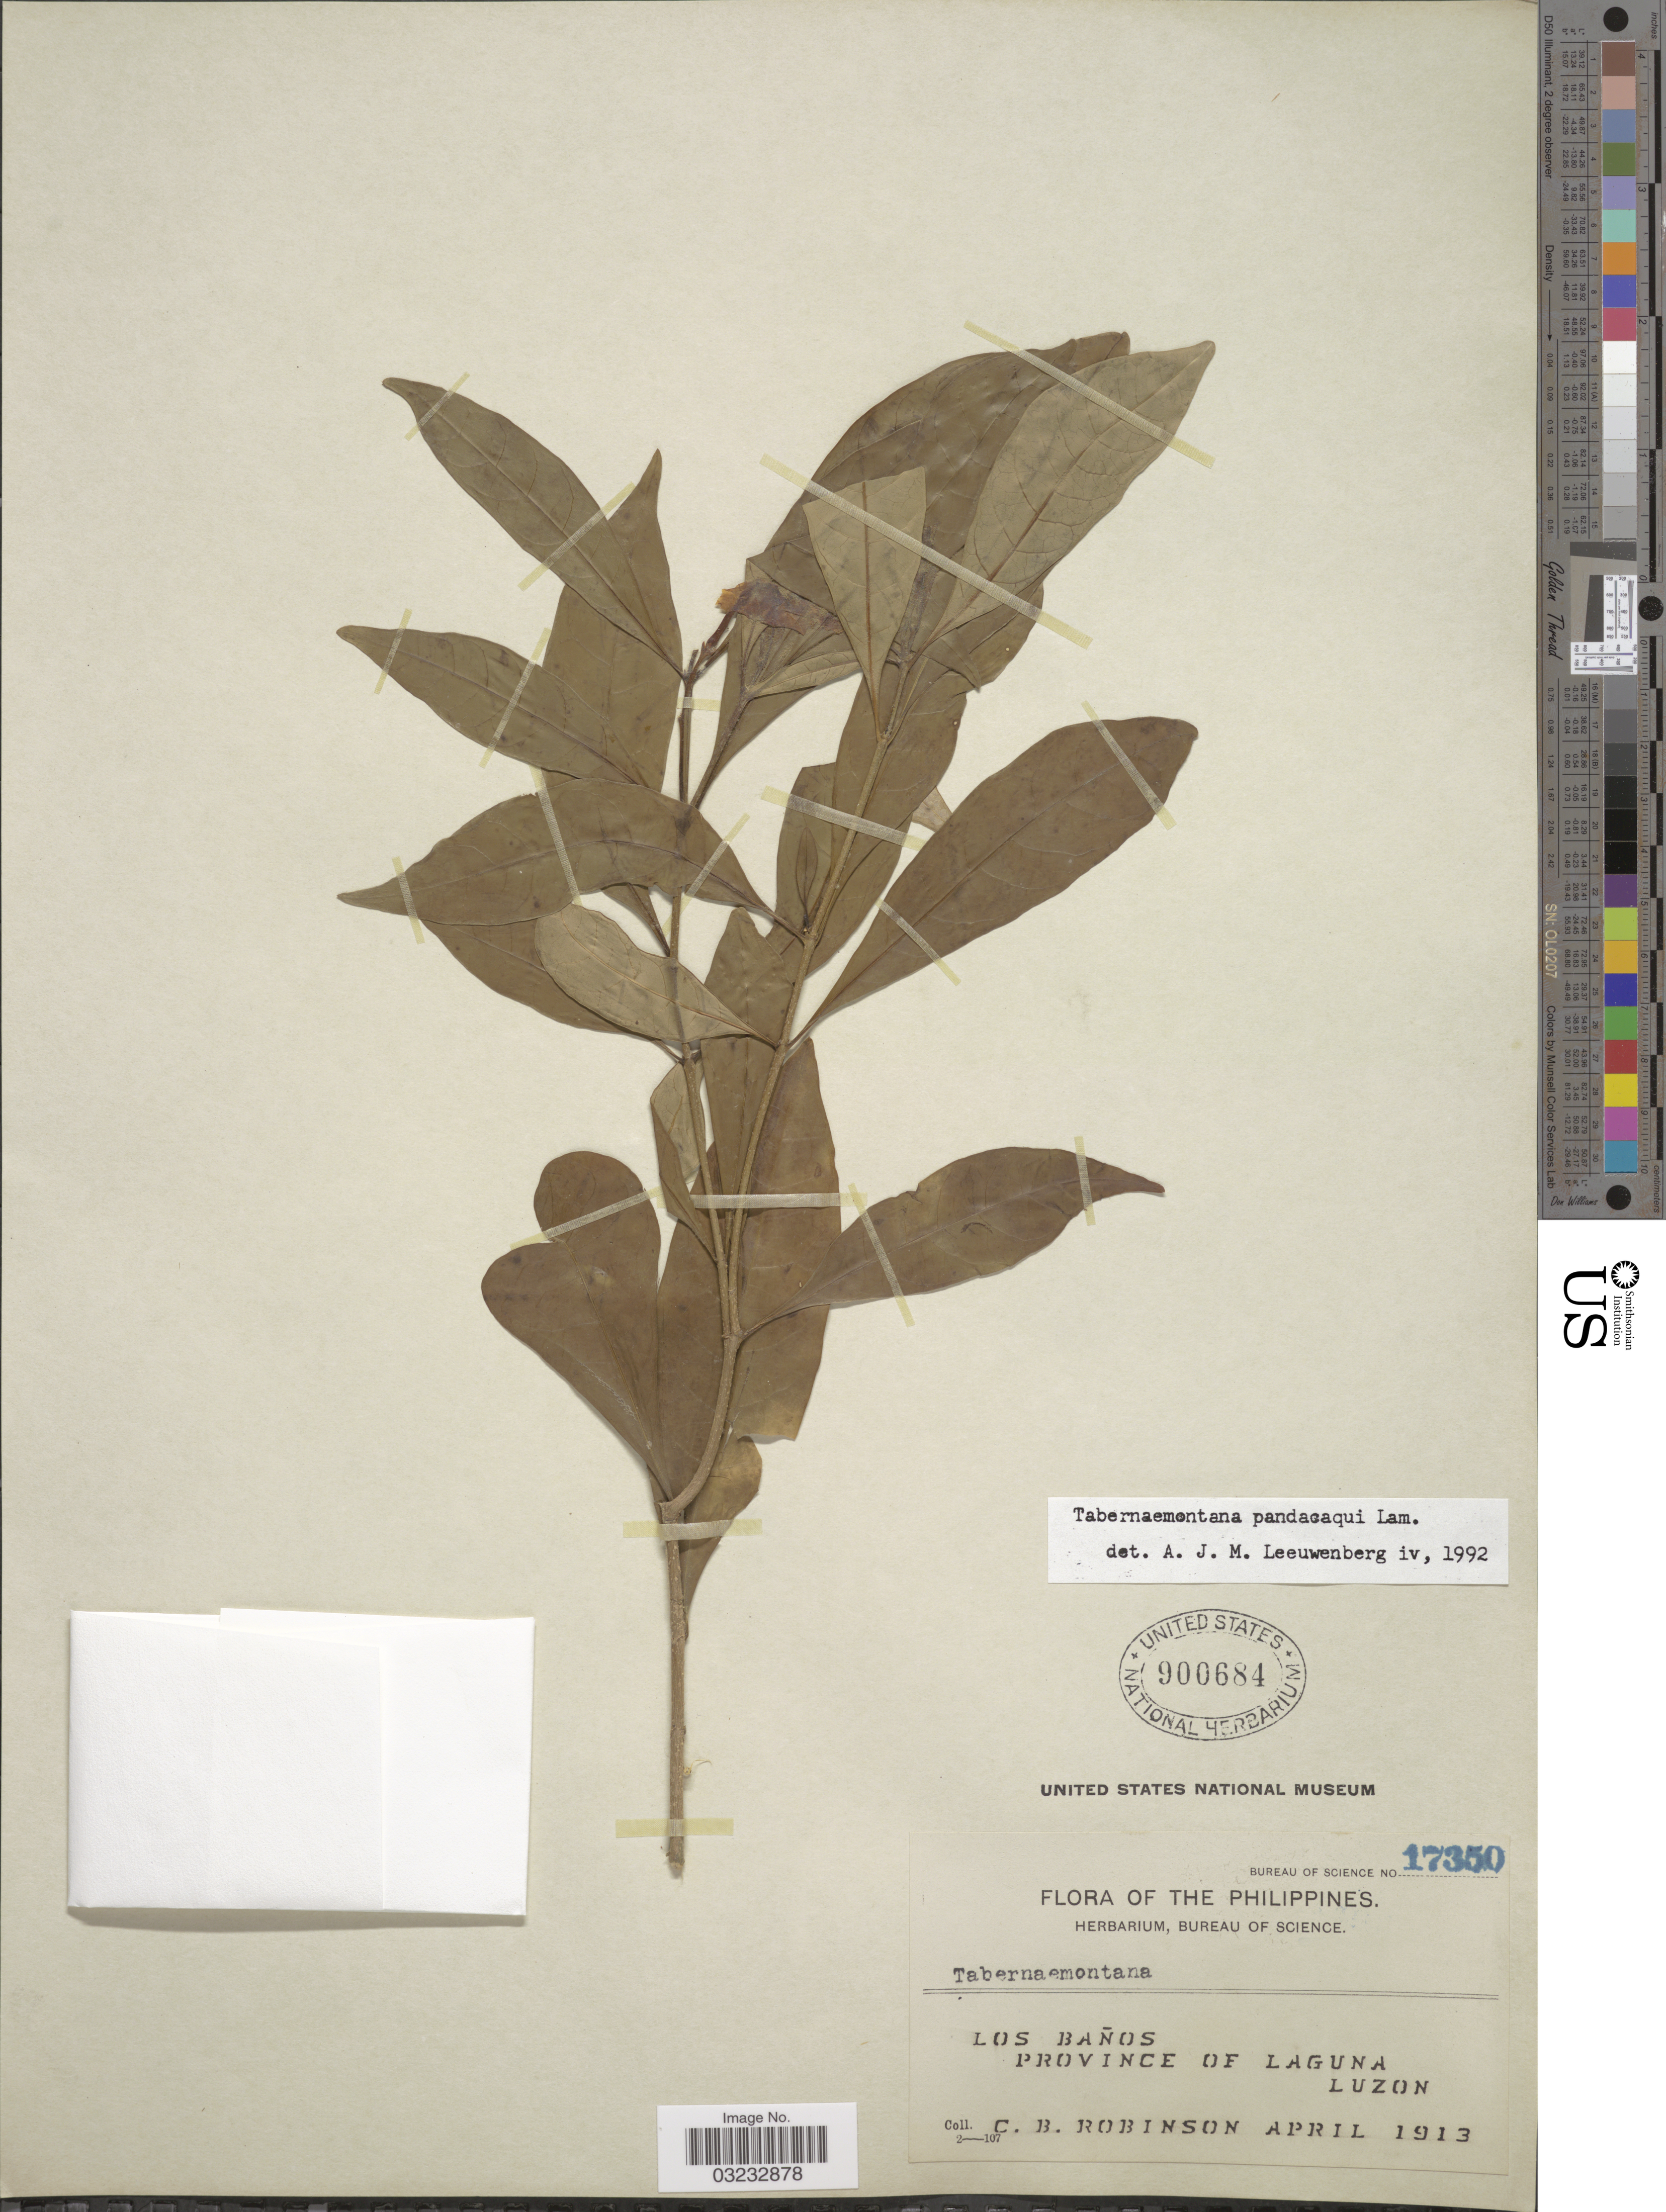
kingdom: Plantae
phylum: Tracheophyta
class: Magnoliopsida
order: Gentianales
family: Apocynaceae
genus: Tabernaemontana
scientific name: Tabernaemontana pandacaqui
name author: Poir.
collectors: C. Robinson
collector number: Bureau of Science 17350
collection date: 1913-04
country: Philippines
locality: Los Baños, Province of Laguna, Luzon.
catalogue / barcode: US 900684